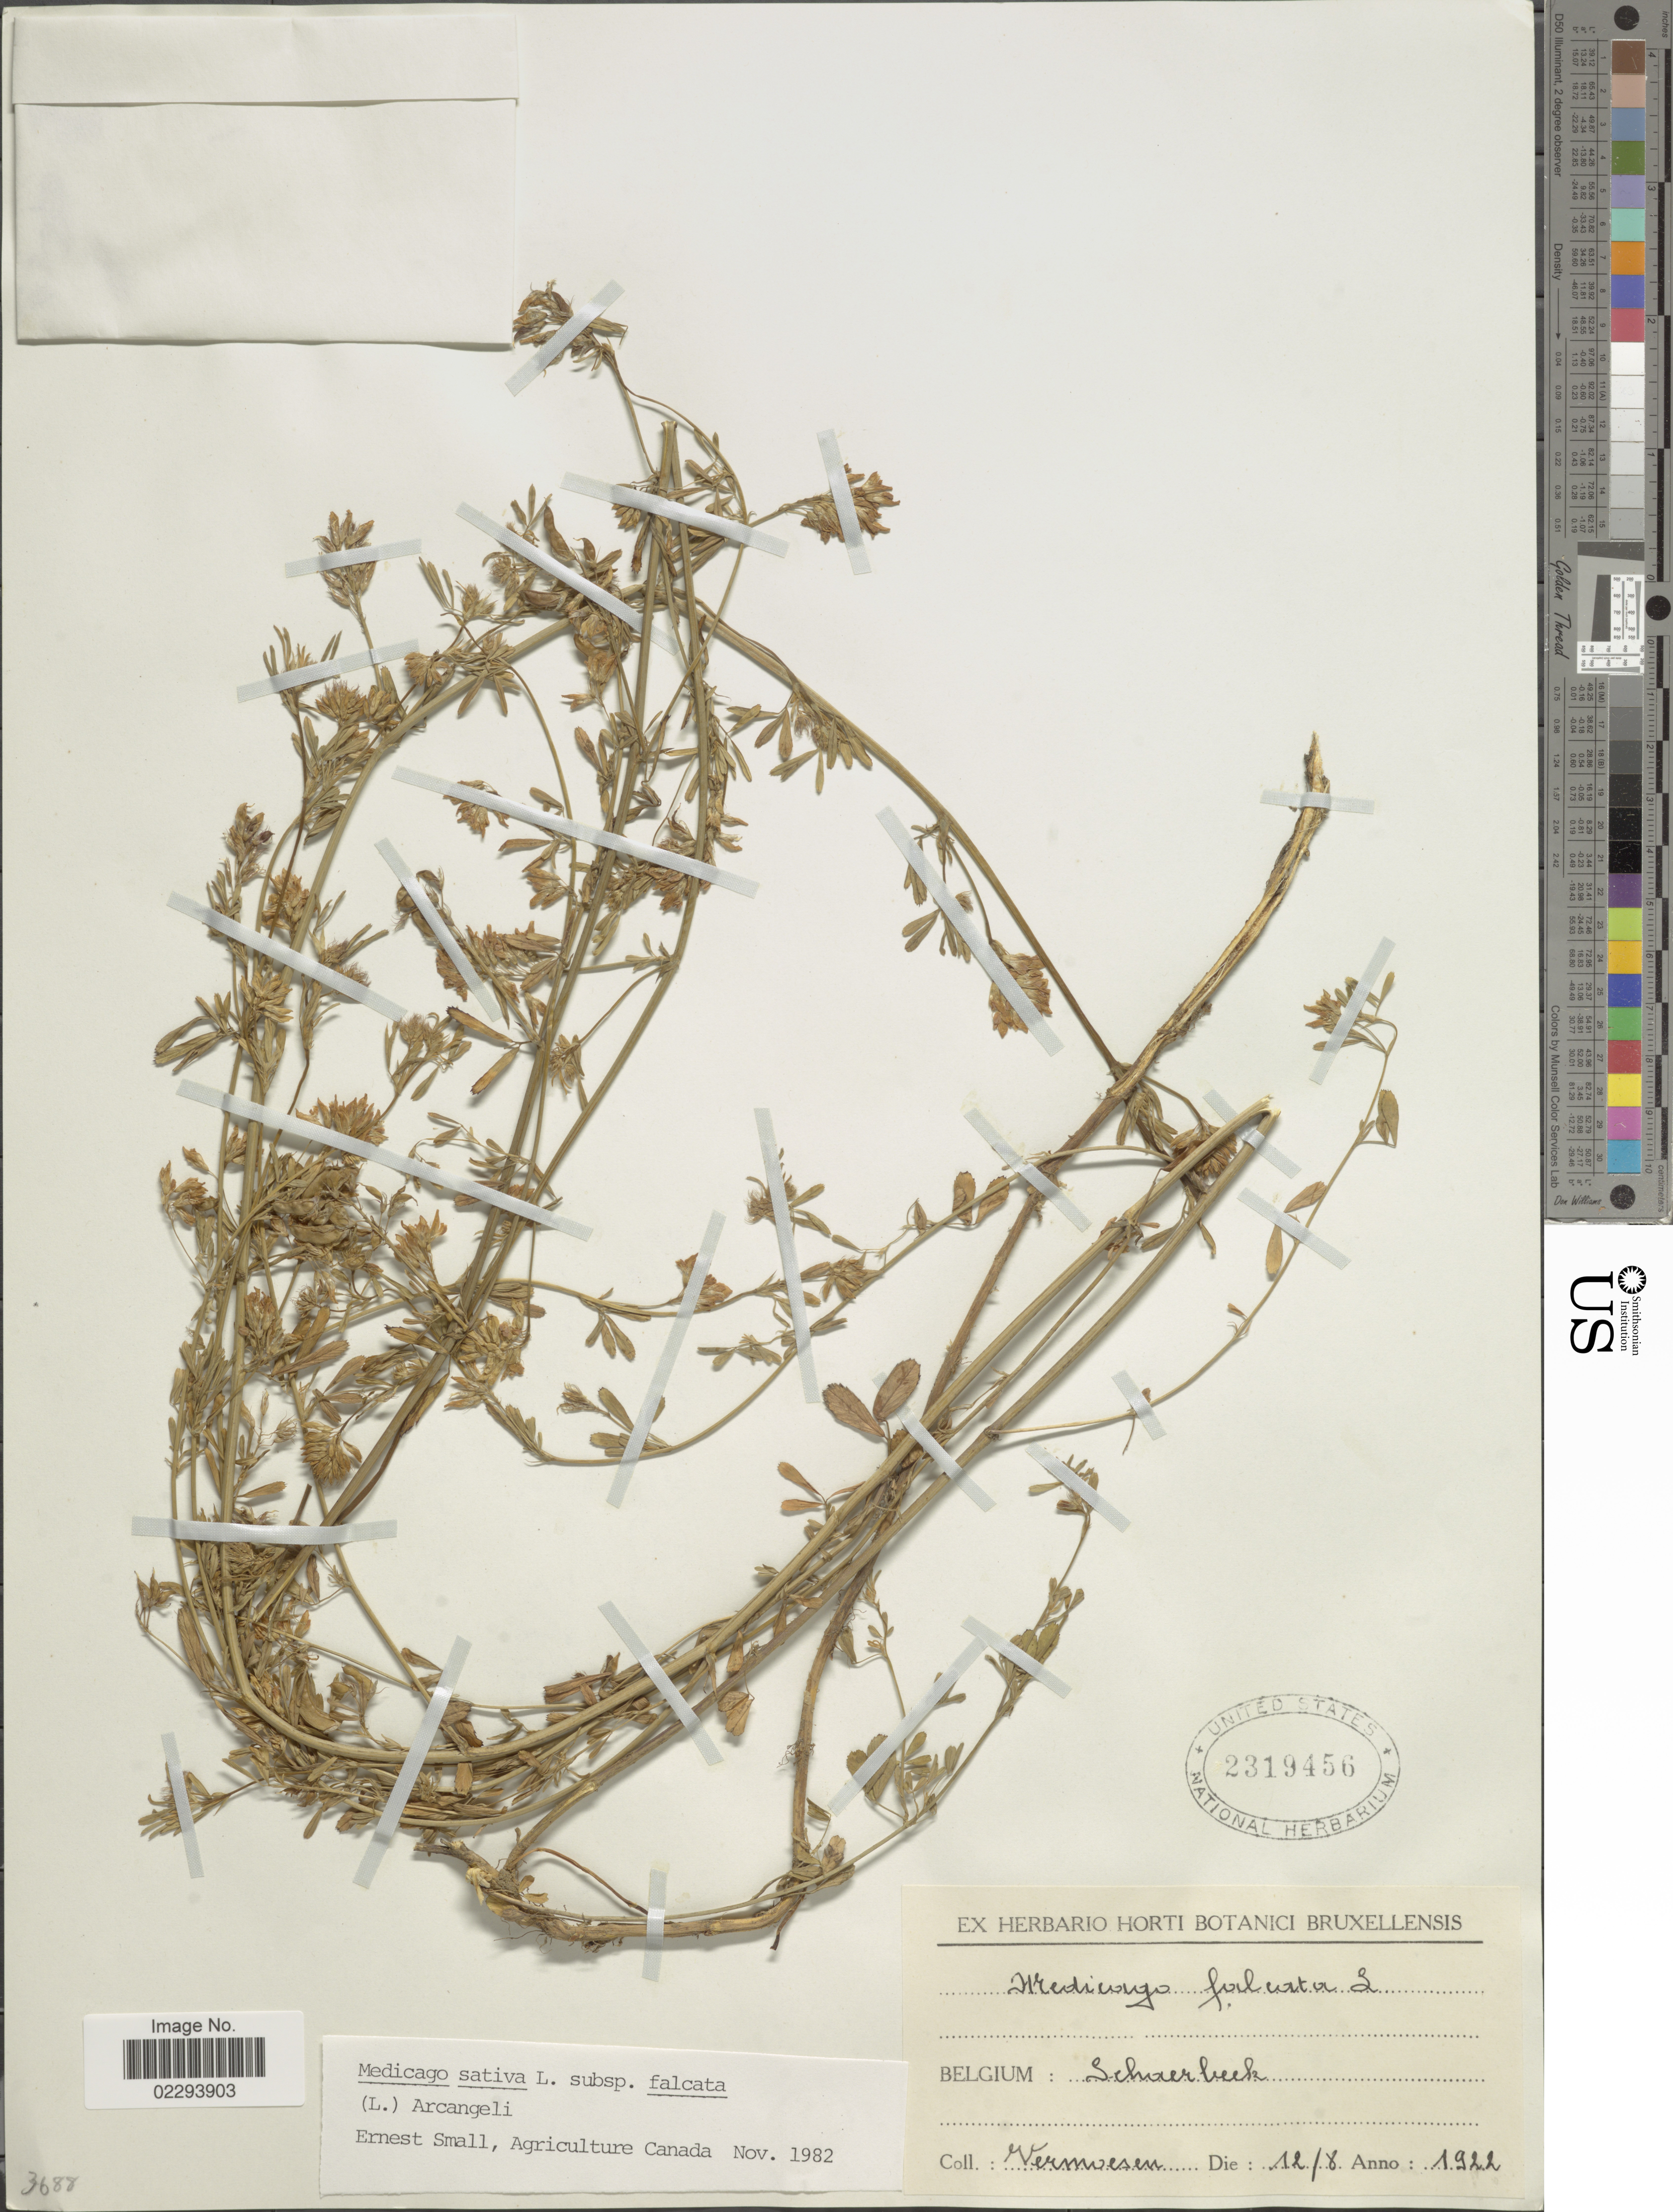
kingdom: Plantae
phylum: Tracheophyta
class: Magnoliopsida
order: Fabales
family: Fabaceae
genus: Medicago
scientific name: Medicago sativa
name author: L.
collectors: -- Vermoesen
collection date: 1922-08-12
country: Belgium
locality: Belgium: Schourbeek [interpreted].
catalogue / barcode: US 2319456